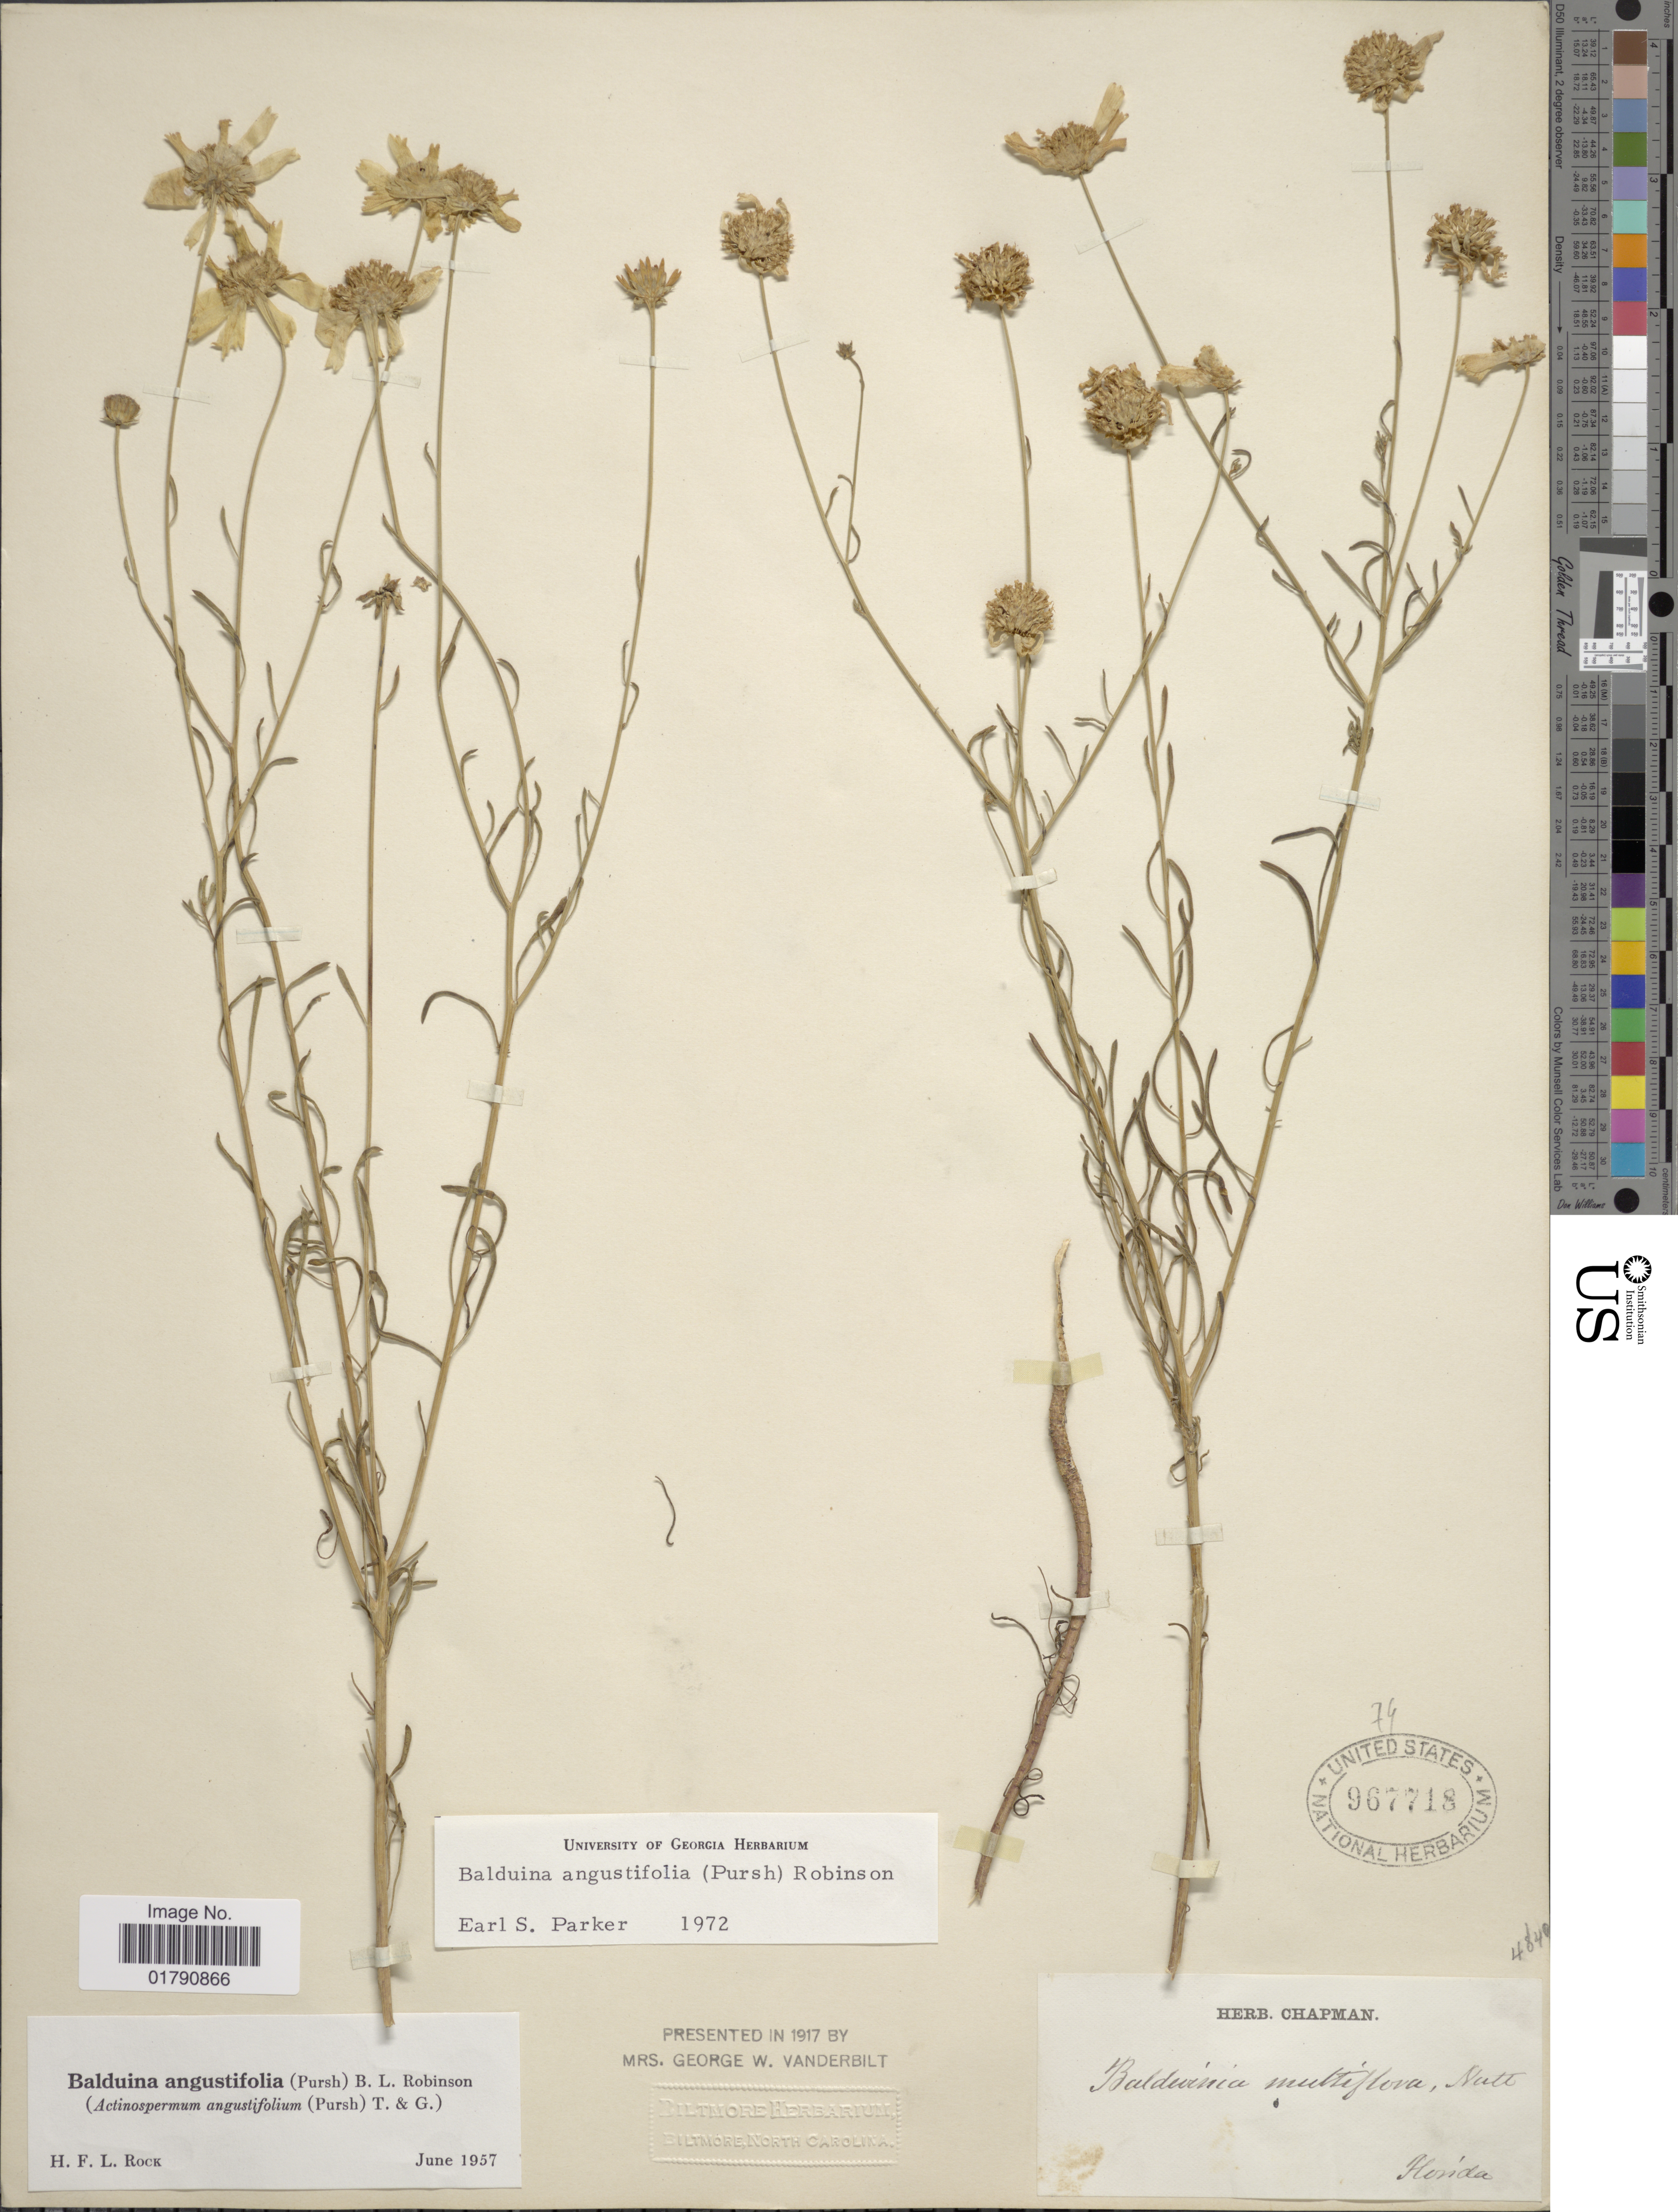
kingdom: Plantae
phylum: Tracheophyta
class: Magnoliopsida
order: Asterales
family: Asteraceae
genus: Balduina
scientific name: Balduina angustifolia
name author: (Pursh) B.L. Rob.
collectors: ex herb. Chapman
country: United States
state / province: Florida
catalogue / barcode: US 967718